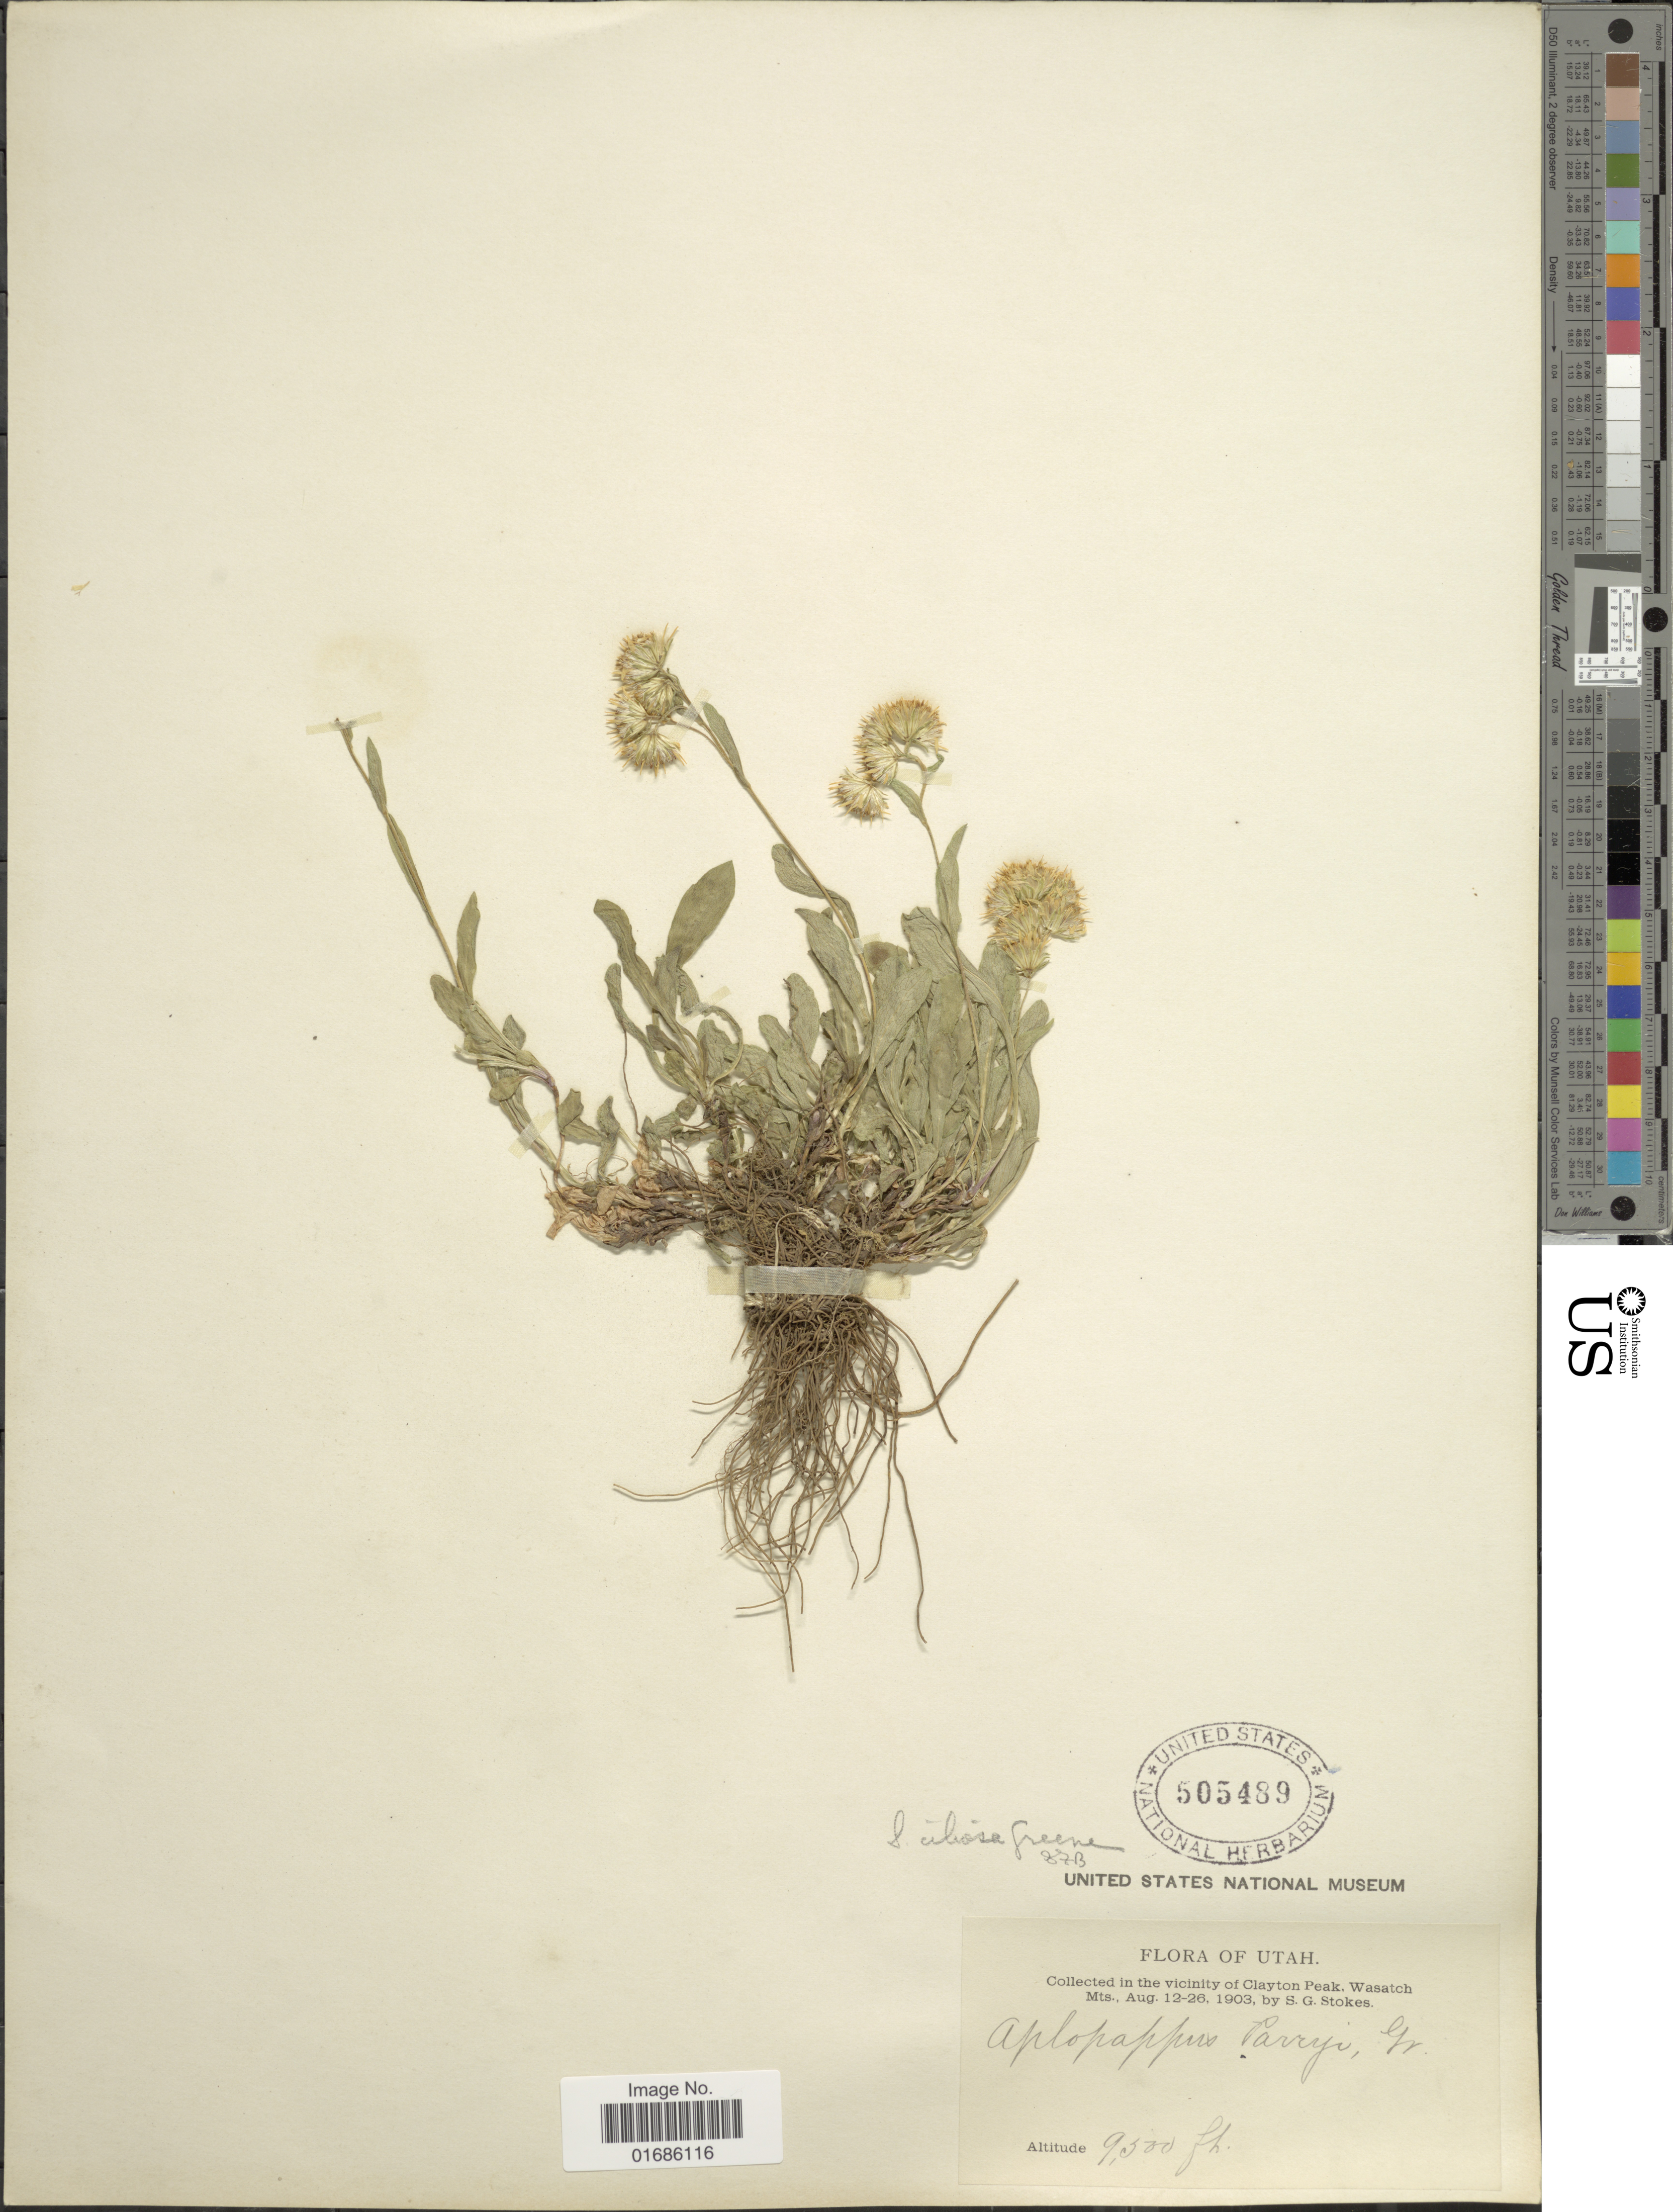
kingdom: Plantae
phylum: Tracheophyta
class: Magnoliopsida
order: Asterales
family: Asteraceae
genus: Solidago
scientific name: Solidago ciliosa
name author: Greene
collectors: S. G. Stokes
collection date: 1903-08-12/1903-08-26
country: United States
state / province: Utah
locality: Vicinity of Clayton Peak, Wasatch Mts.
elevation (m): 2896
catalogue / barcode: US 505489